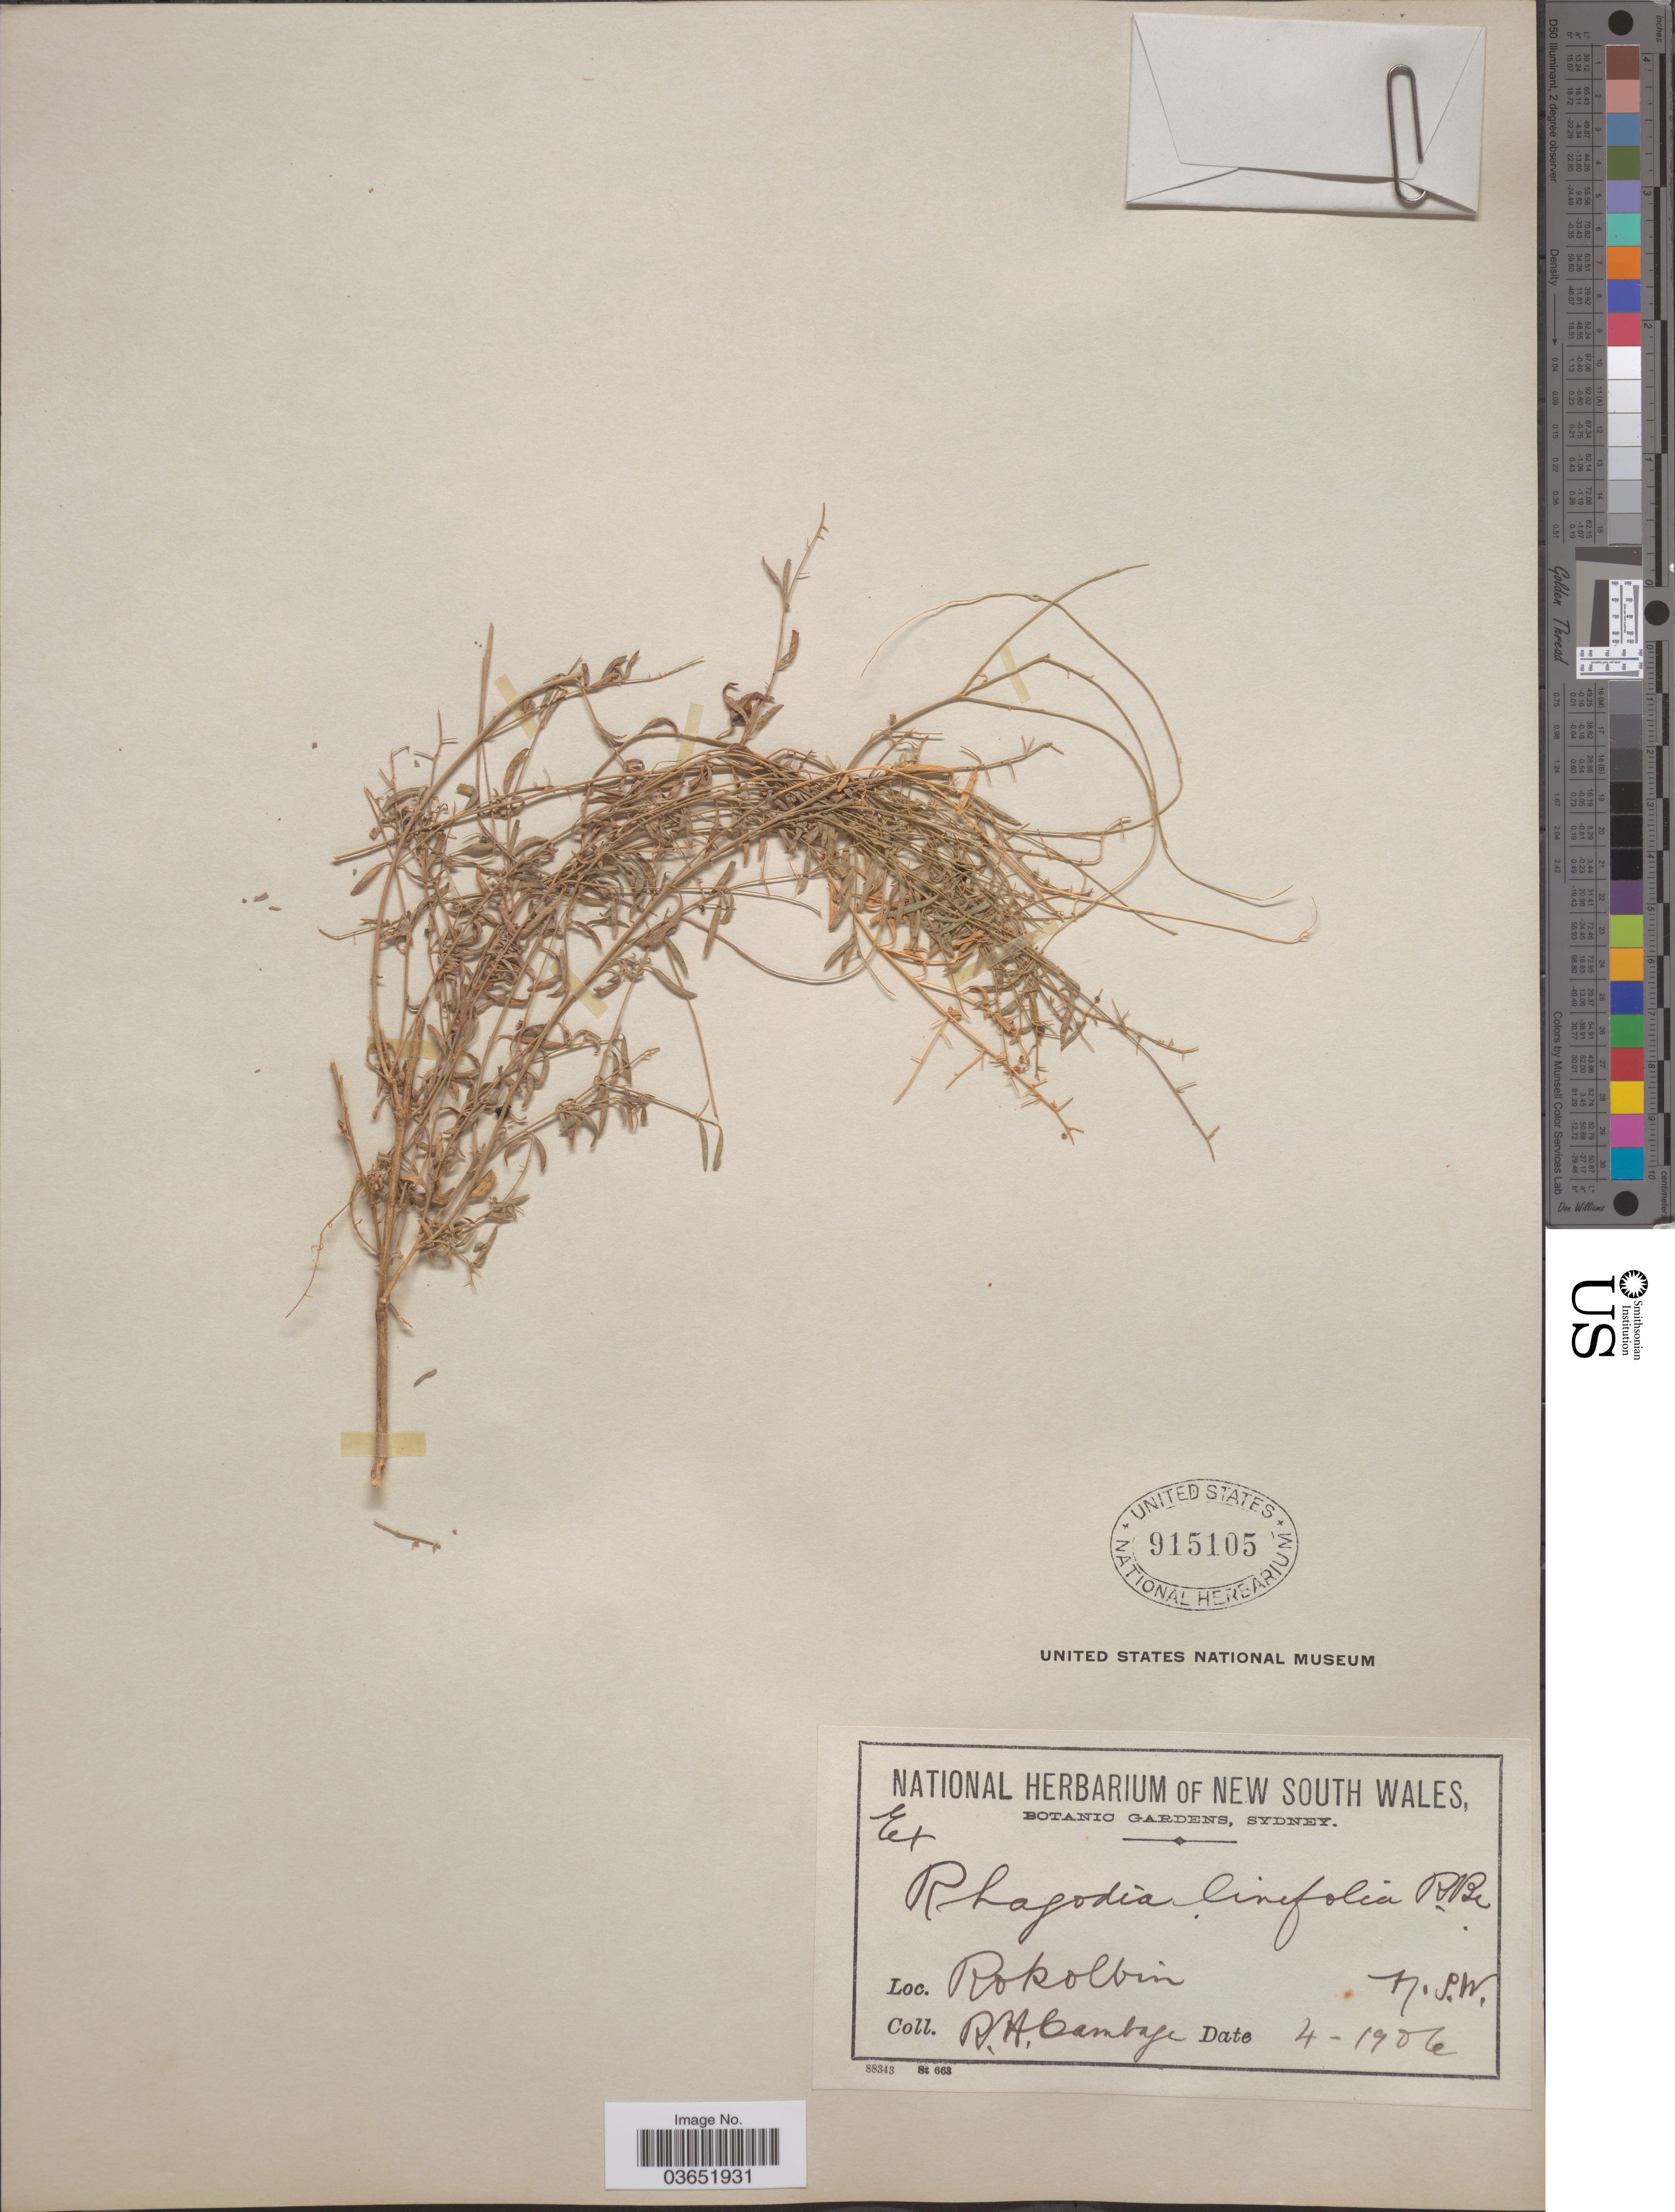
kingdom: Plantae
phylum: Tracheophyta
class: Magnoliopsida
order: Caryophyllales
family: Amaranthaceae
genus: Rhagodia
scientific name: Rhagodia linifolia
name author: R. Br.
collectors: R. Cambage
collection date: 1906-04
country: Australia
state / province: New South Wales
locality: Pokolbin.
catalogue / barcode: US 915105